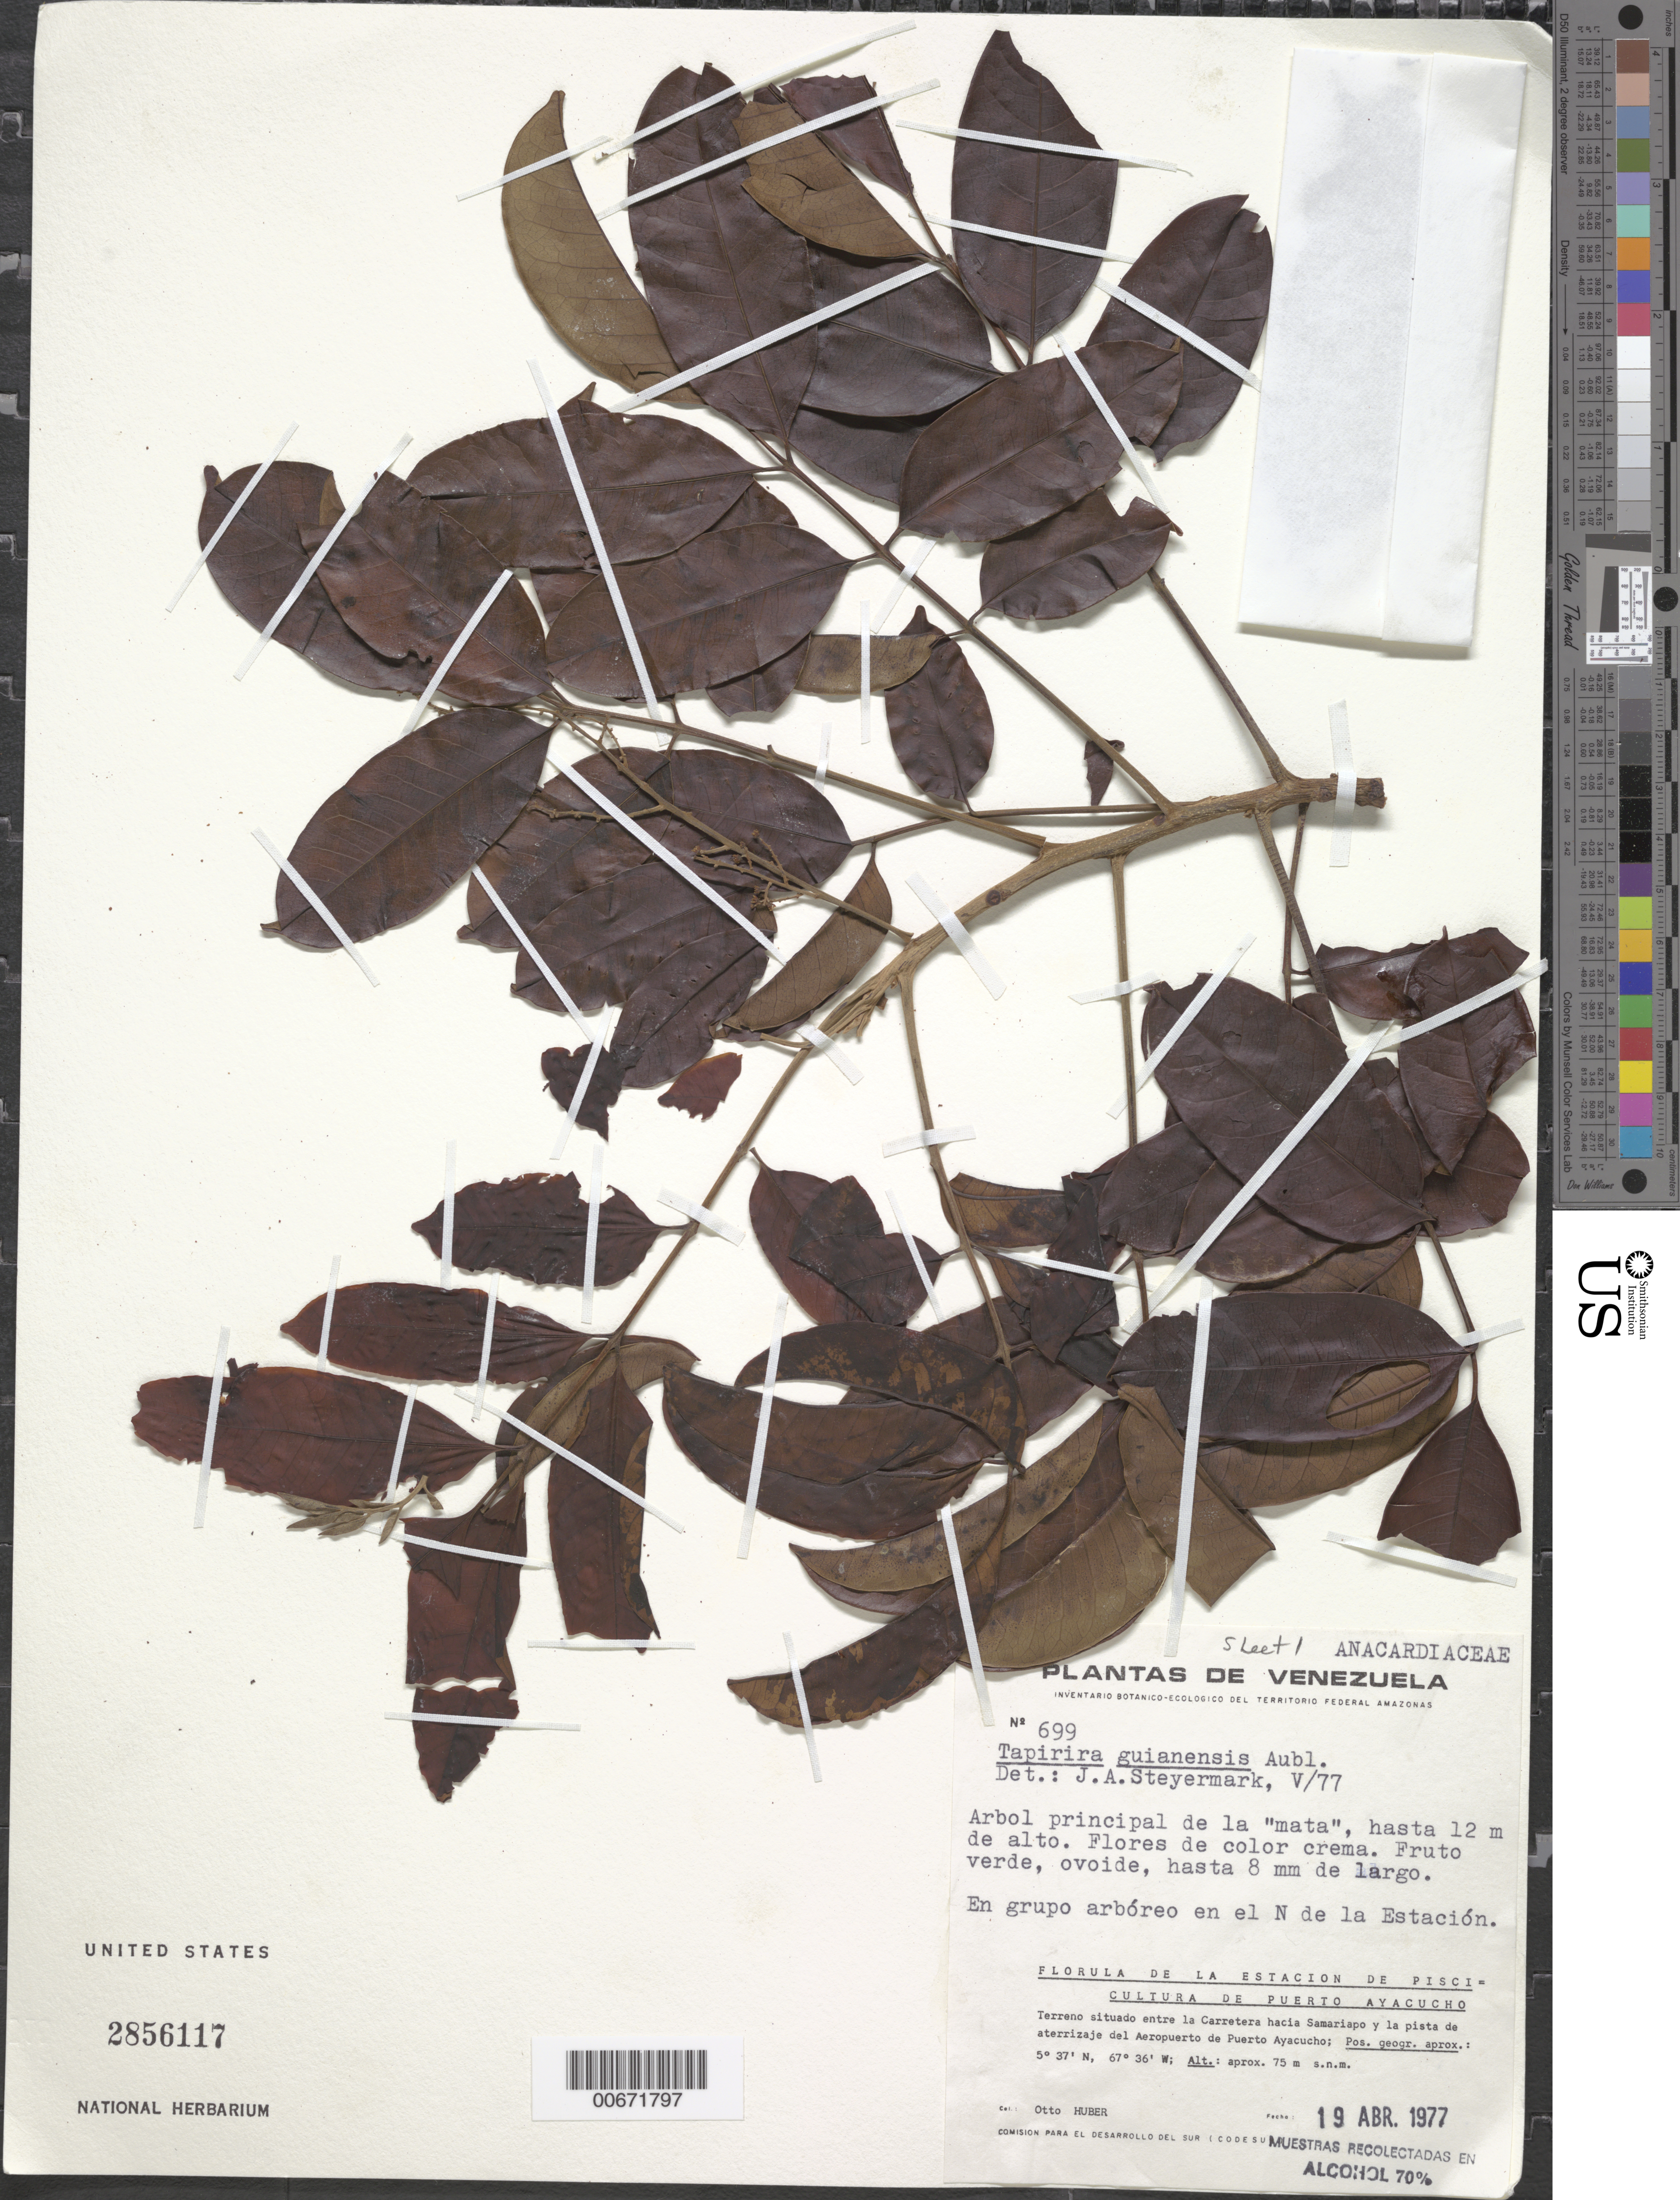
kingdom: Plantae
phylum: Tracheophyta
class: Magnoliopsida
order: Sapindales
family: Anacardiaceae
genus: Tapirira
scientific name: Tapirira guianensis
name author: Aubl.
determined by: Steyermark, Julian A., (VEN)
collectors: O. Huber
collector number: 699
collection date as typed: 19-Apr-77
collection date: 1977-04-19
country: Venezuela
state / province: Amazonas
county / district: Atures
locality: Puerto Ayacucho, carretera hacia Samariapo y la pista de aterrizaje del Aeropuerto de Puerto Ayacucho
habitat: In tree group N of Pisci Station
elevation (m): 75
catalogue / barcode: US 2856117